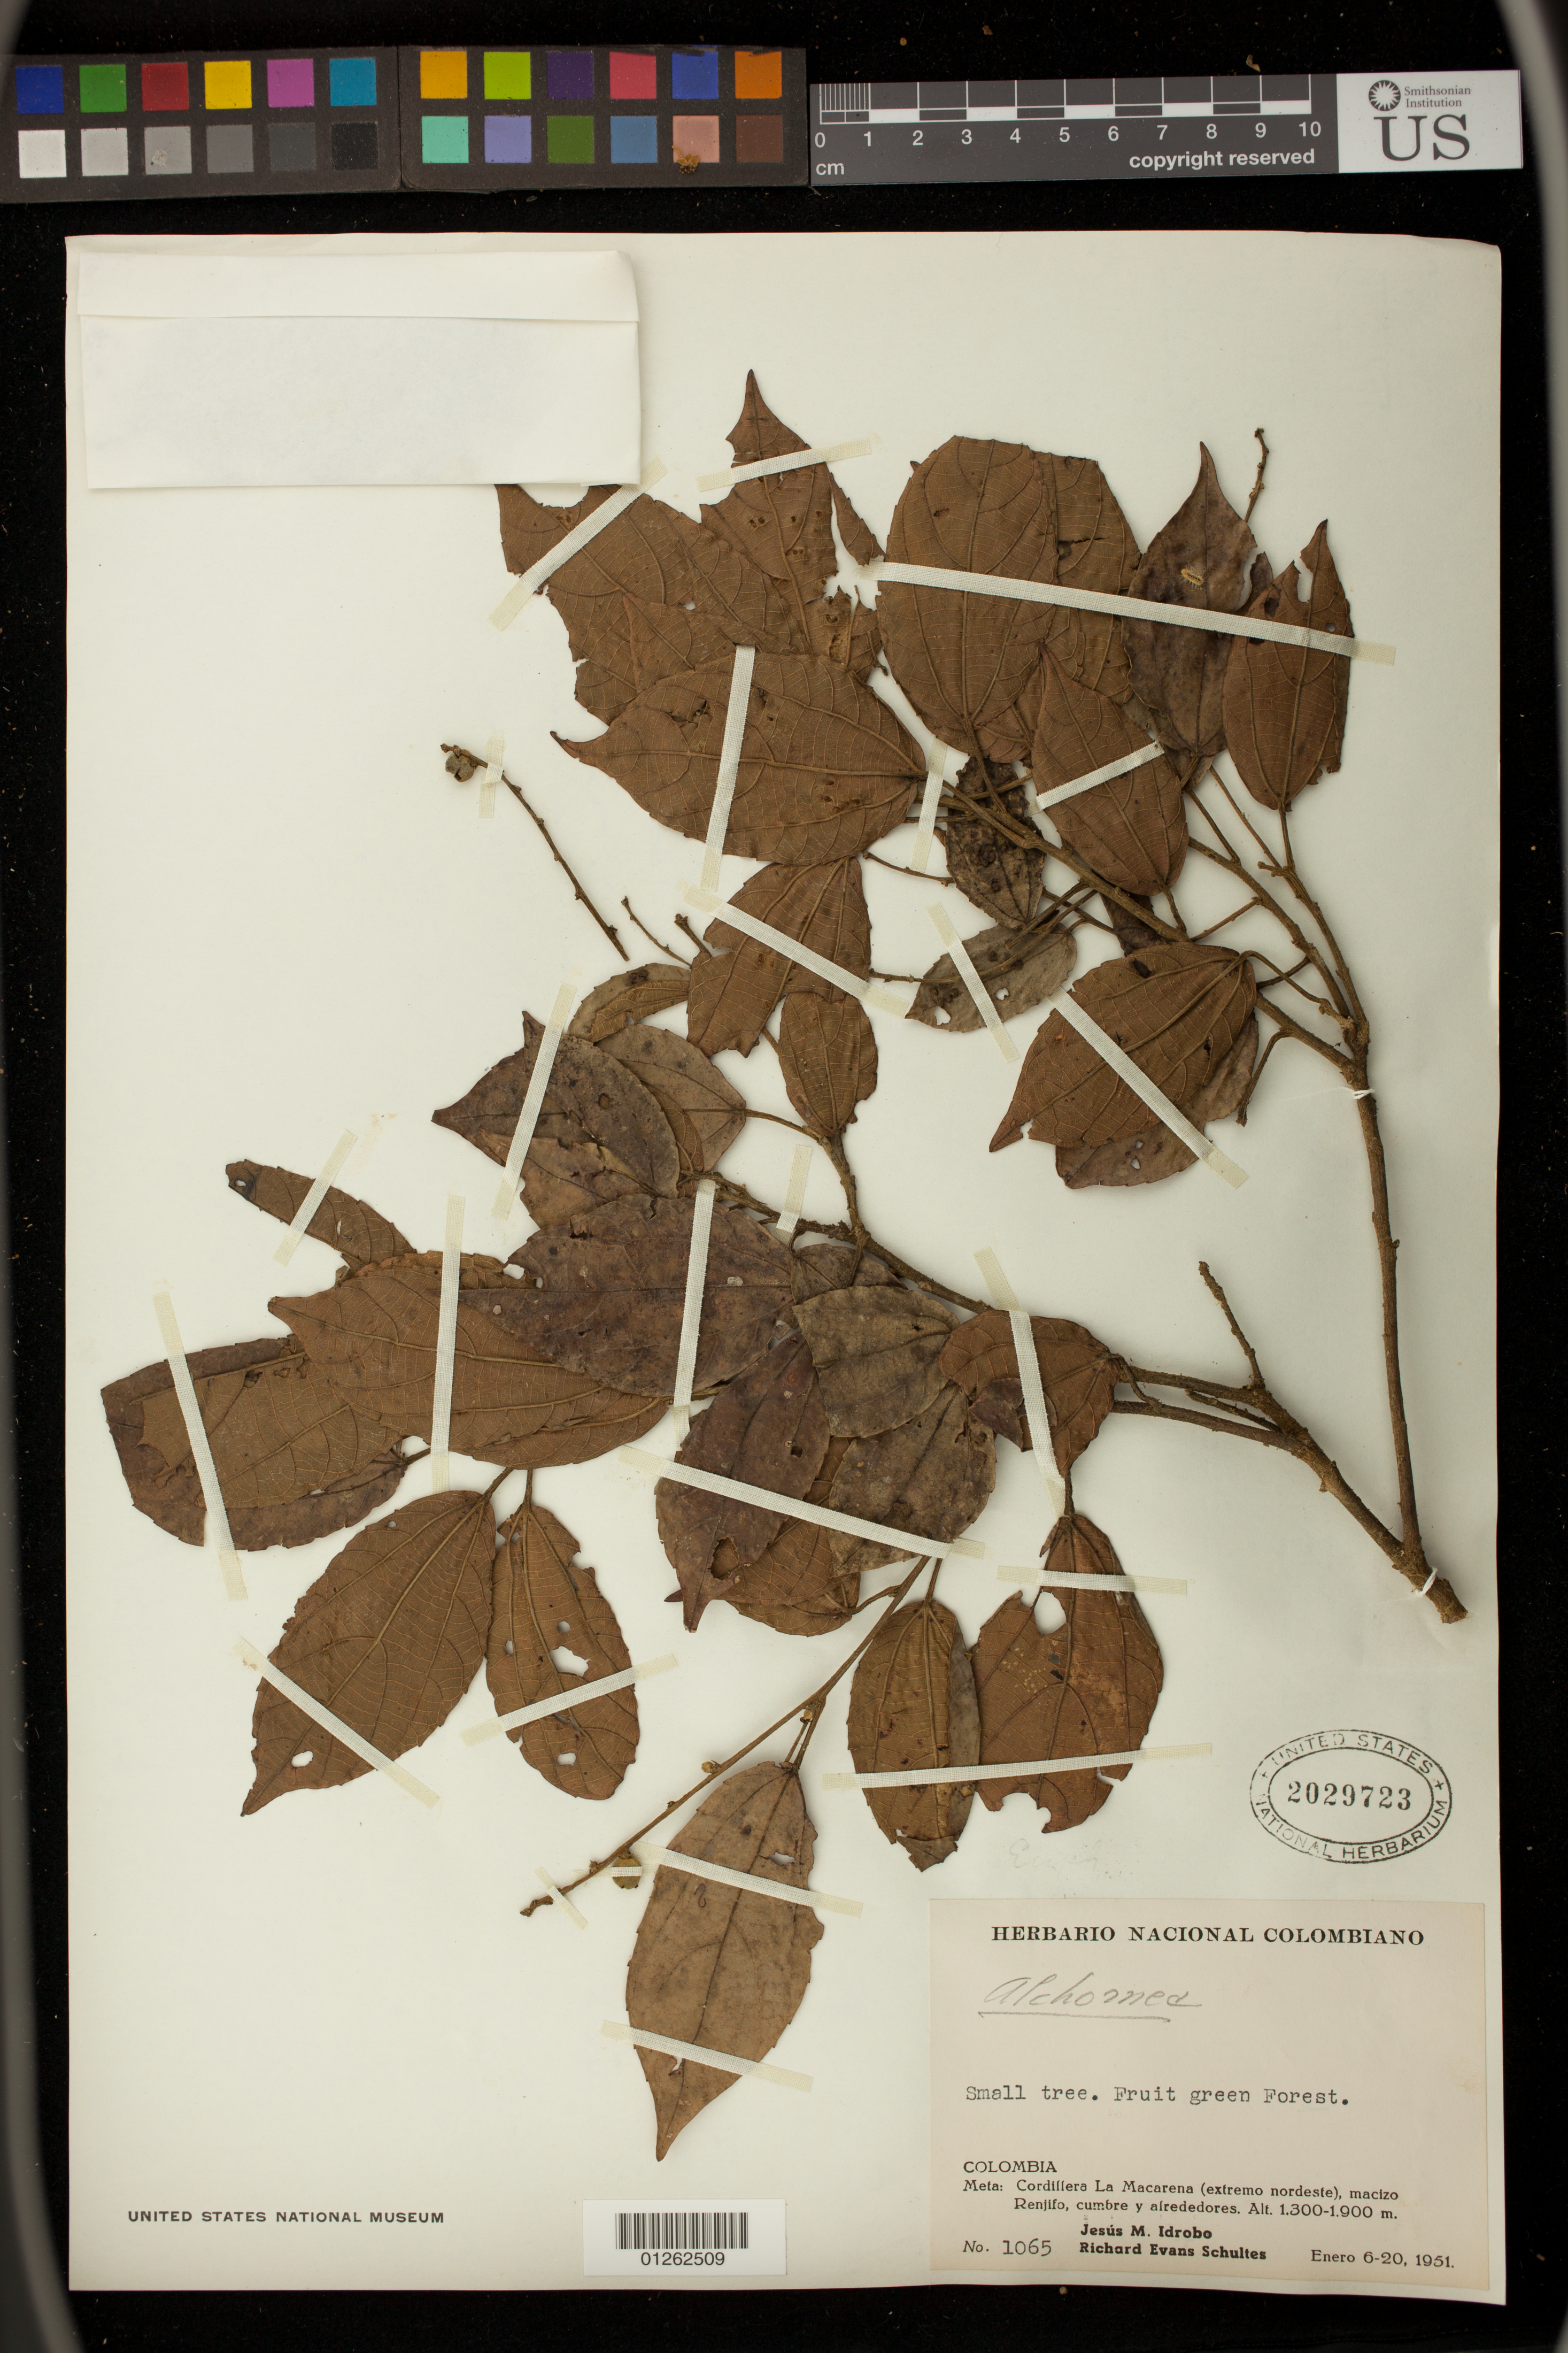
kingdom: Plantae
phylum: Tracheophyta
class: Magnoliopsida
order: Malpighiales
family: Euphorbiaceae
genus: Alchornea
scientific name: Alchornea bogotensis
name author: Pax & K. Hoffm.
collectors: J. M. Idrobo & R. E. Schultes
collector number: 1065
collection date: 1951-01-06/1951-01-20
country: Colombia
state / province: Meta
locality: Cordillera la Macarena (extremo nordeste)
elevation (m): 1300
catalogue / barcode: US 2029723